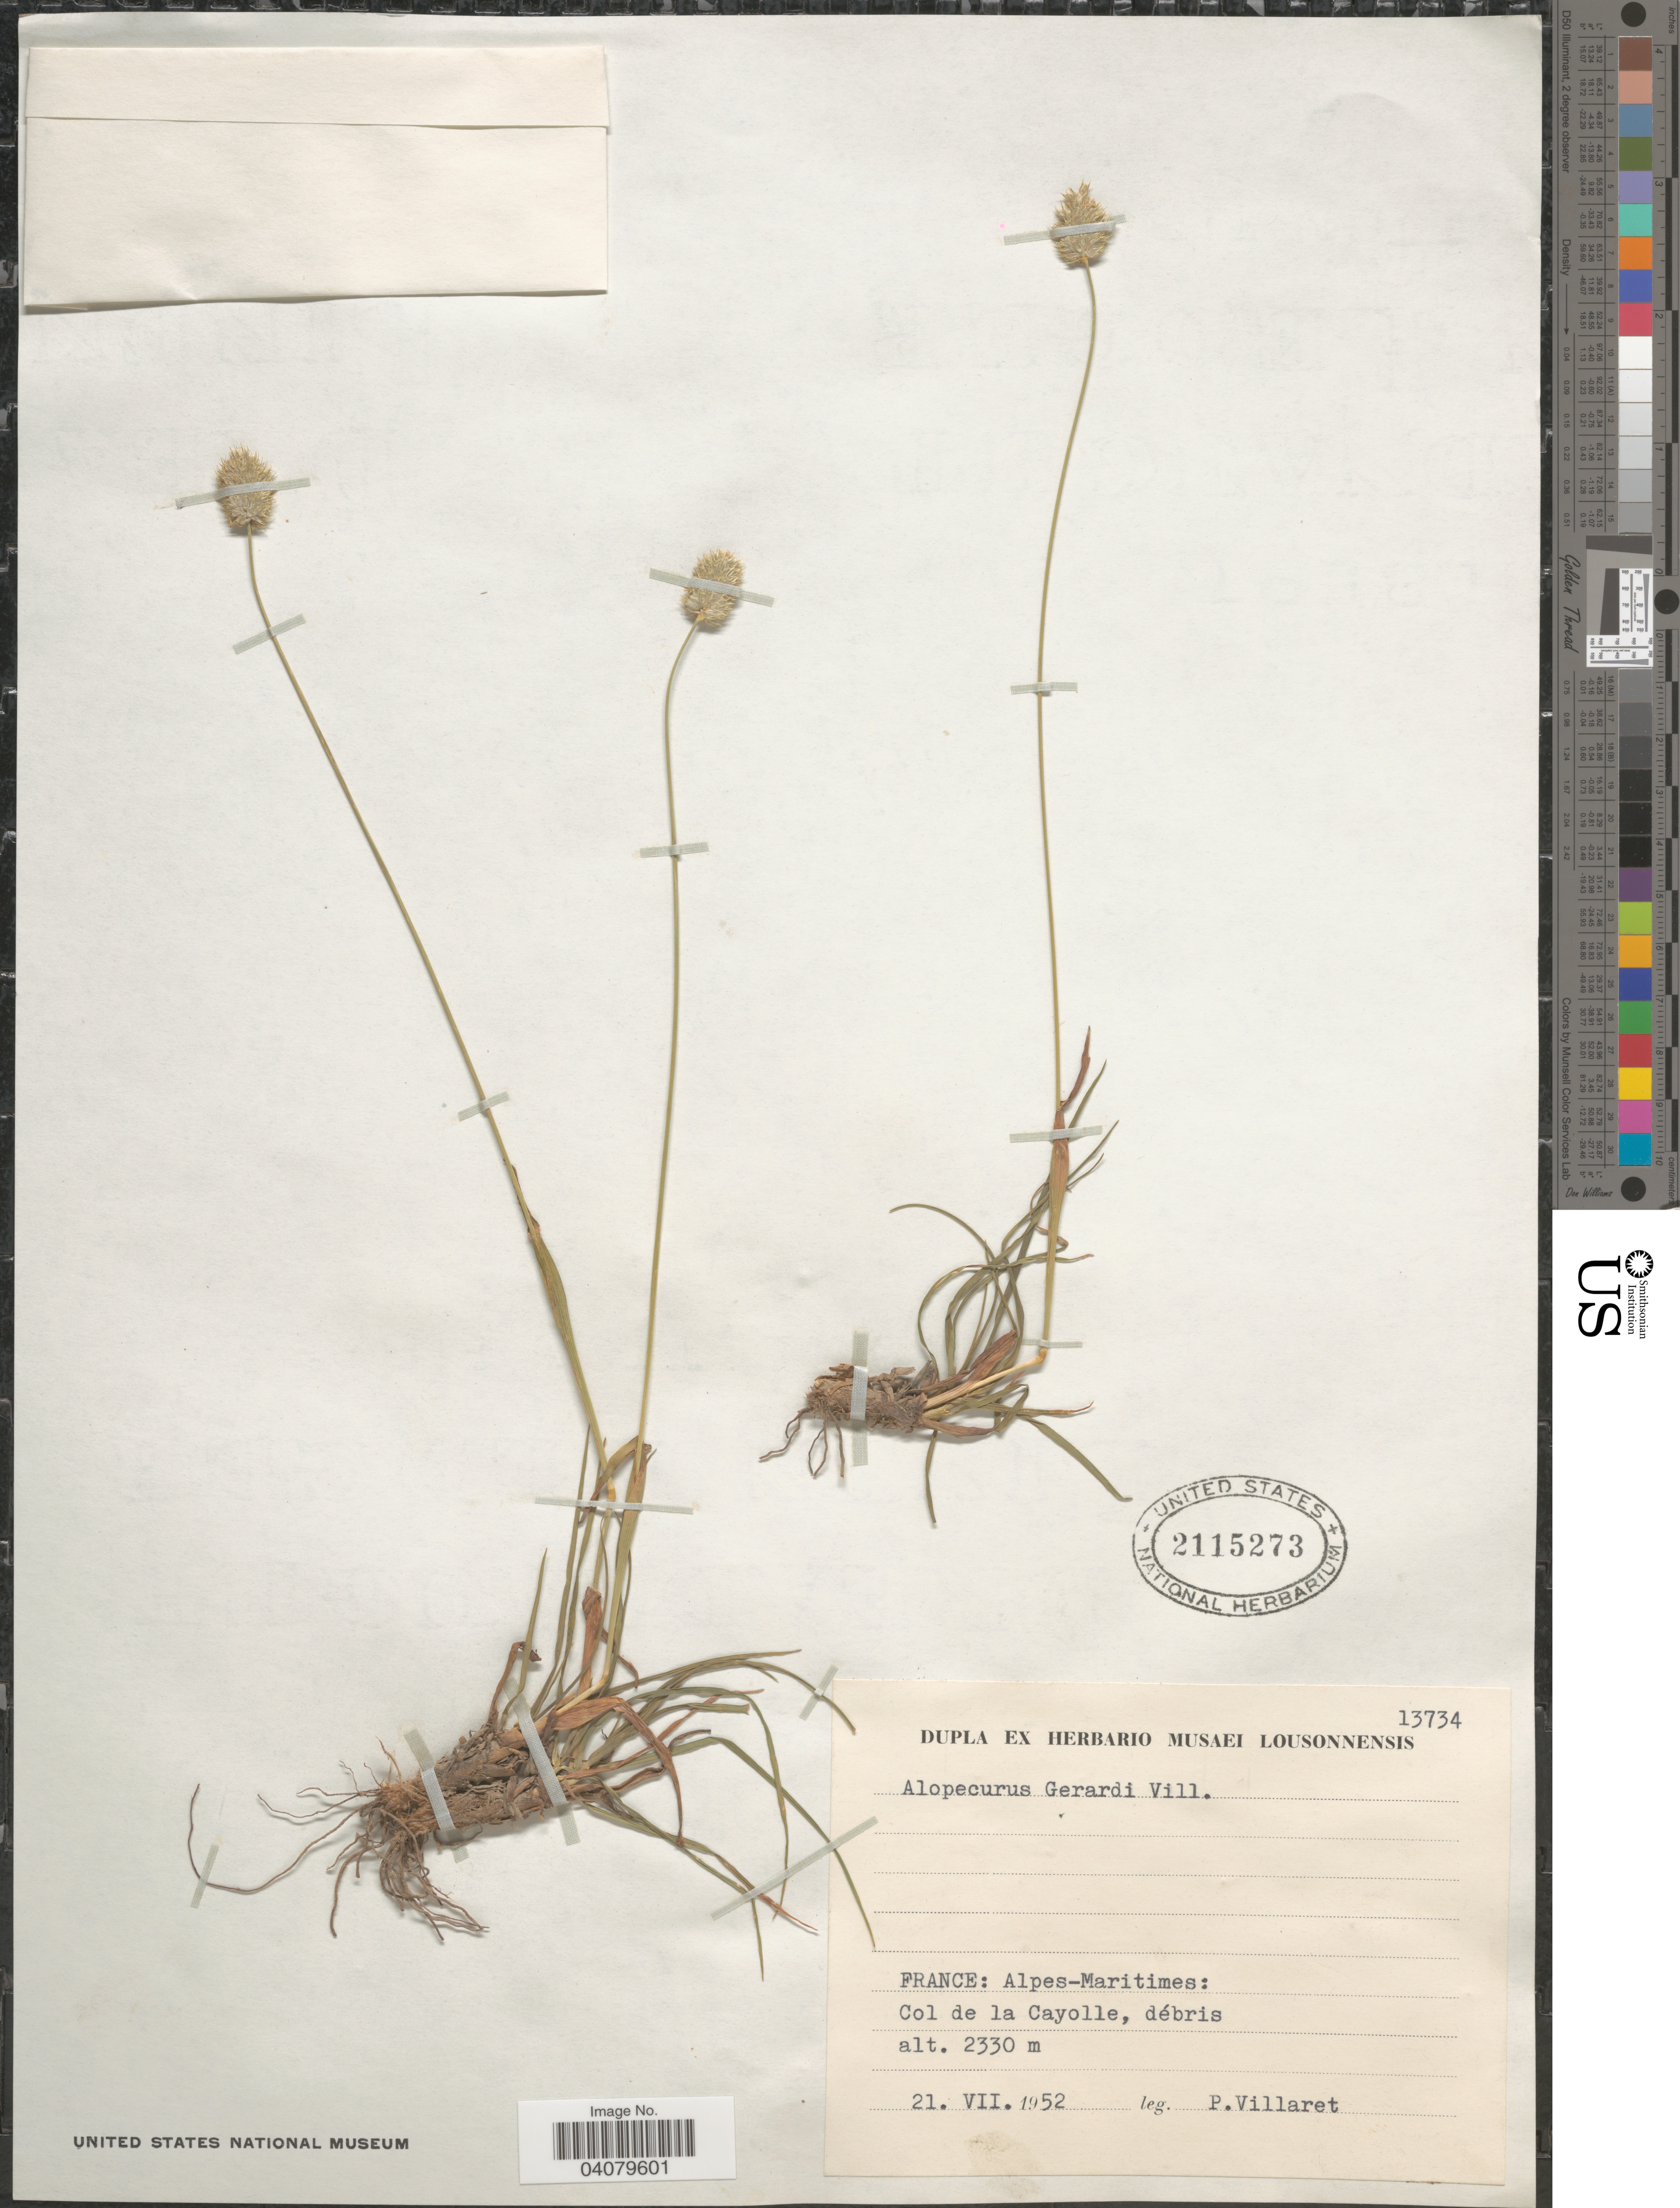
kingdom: Plantae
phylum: Tracheophyta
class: Liliopsida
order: Poales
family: Poaceae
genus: Alopecurus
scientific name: Alopecurus gerardii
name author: (All.) Vill.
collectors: P. Villaret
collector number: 13734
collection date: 1952-07-21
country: France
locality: Alpes-Maritimes: Col de la Cayolle, débris.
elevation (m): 2330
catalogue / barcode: US 2115273